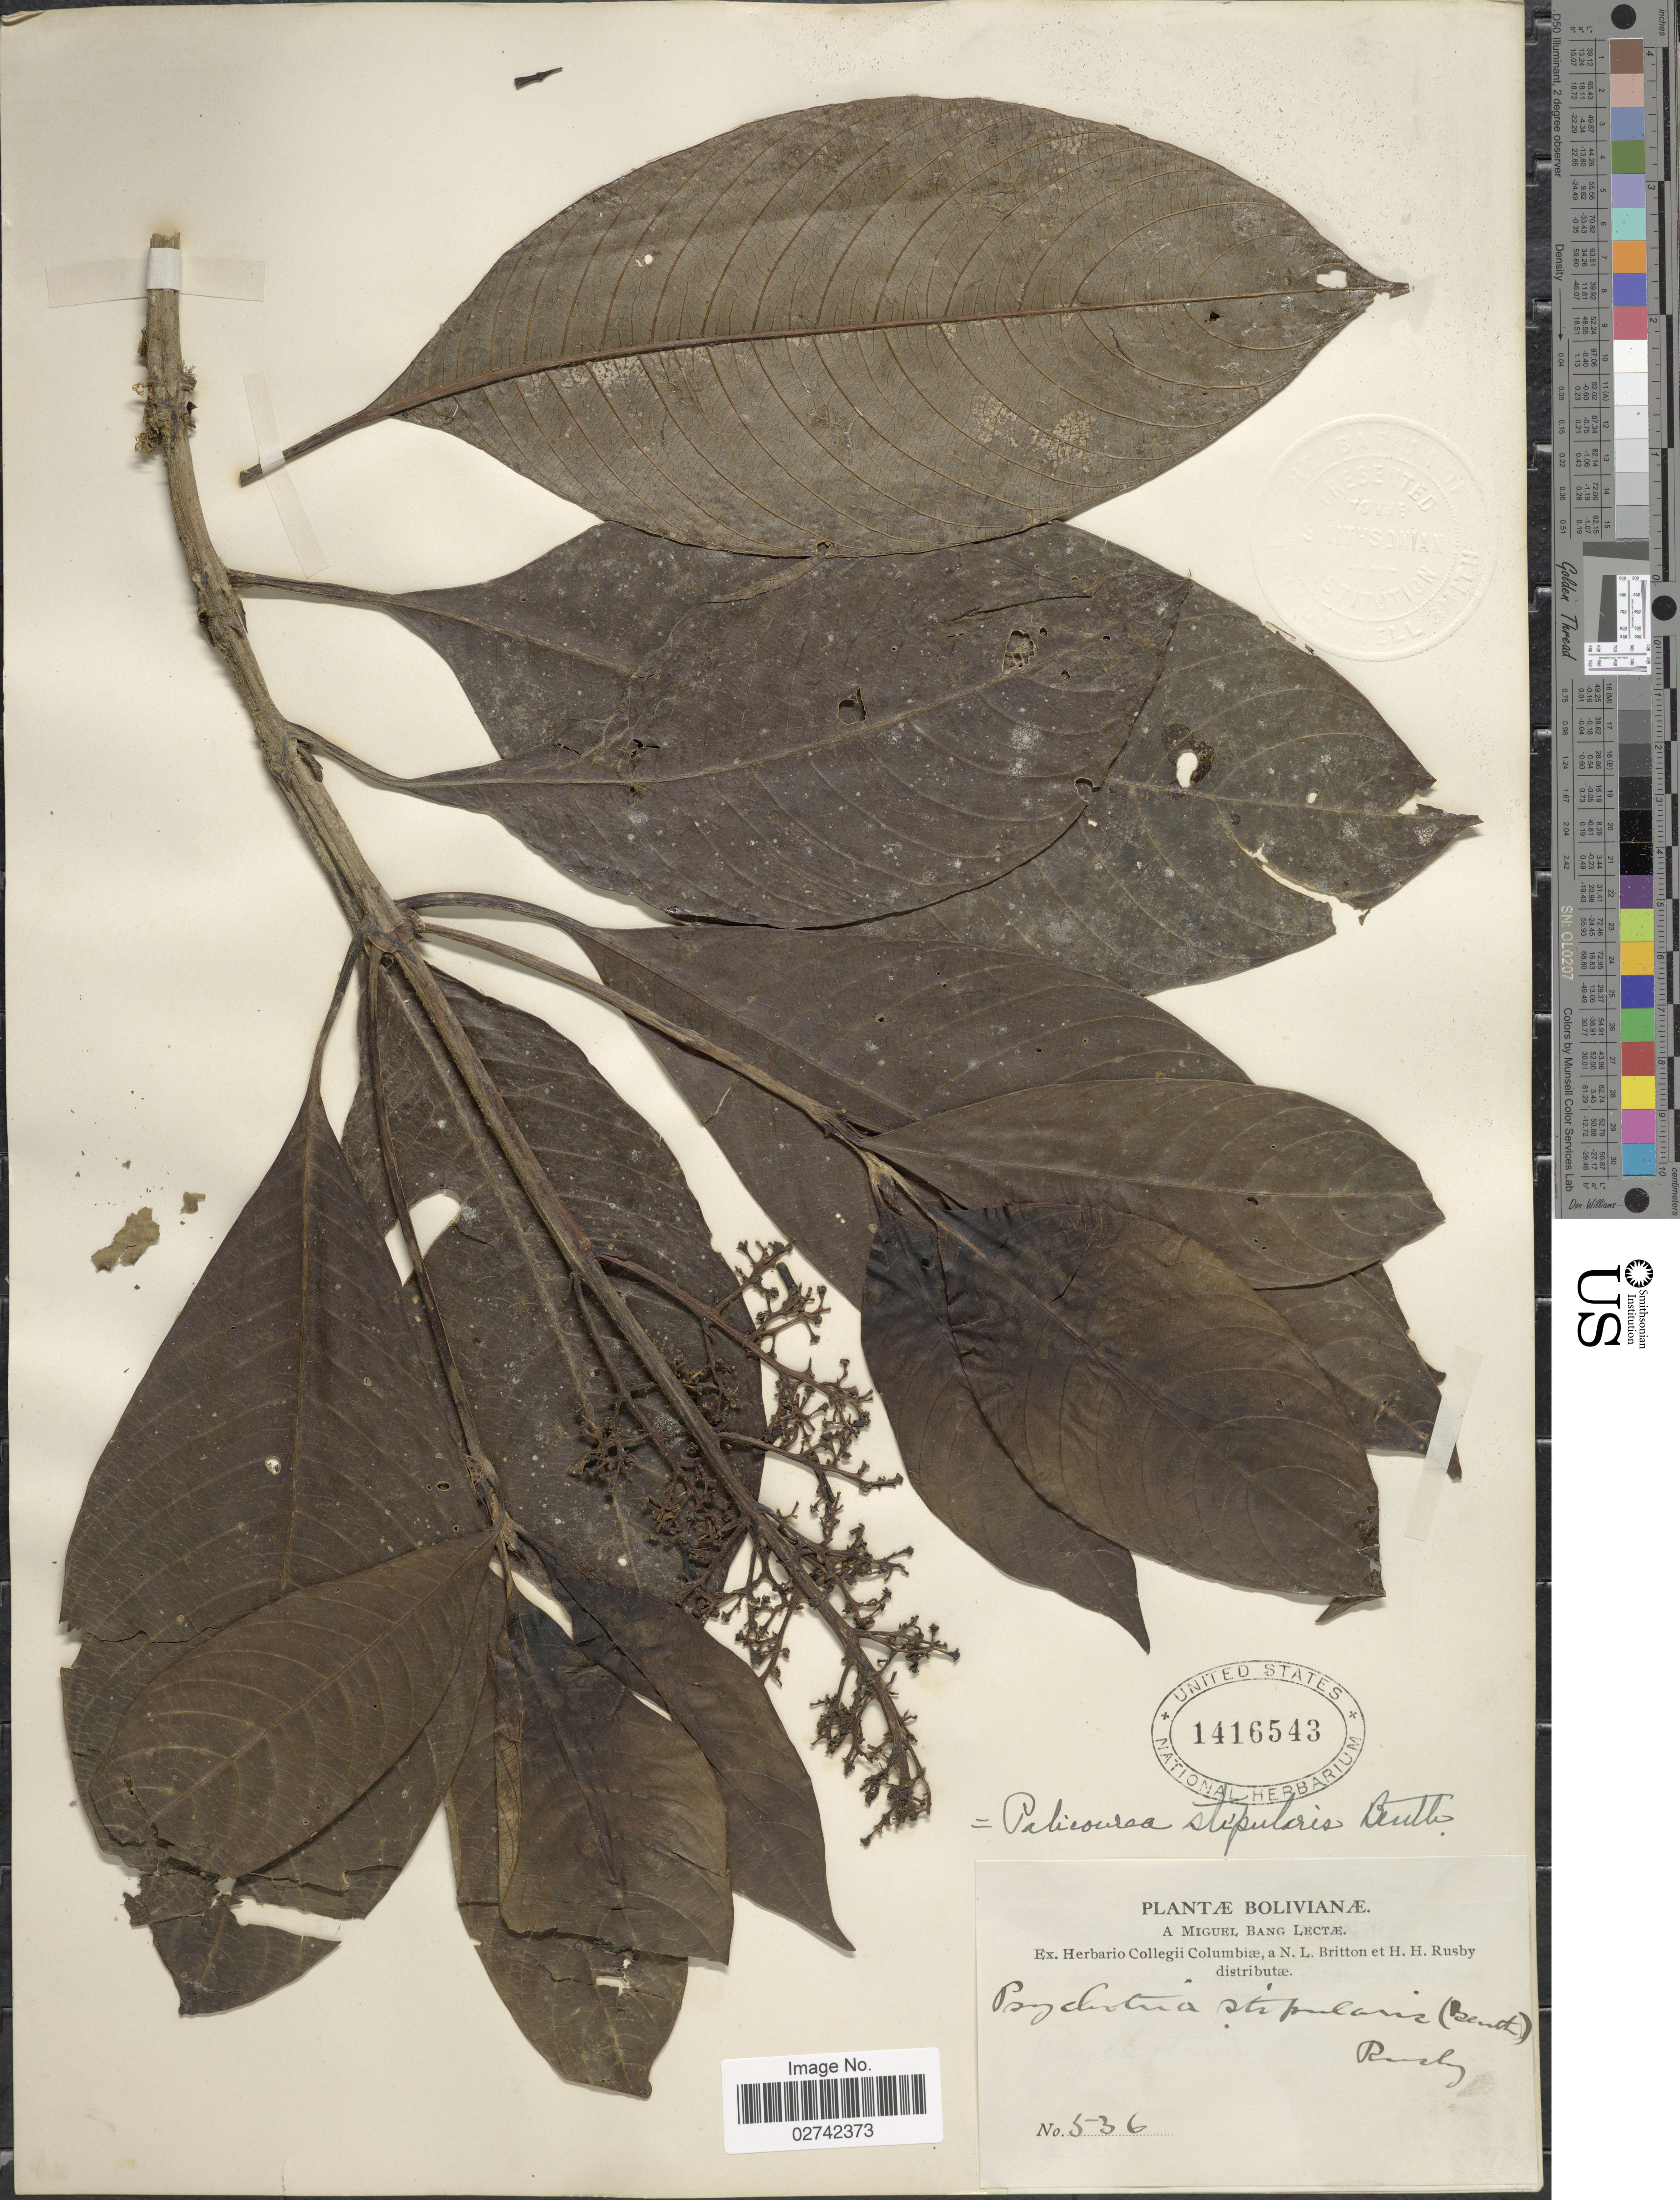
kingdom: Plantae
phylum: Tracheophyta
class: Magnoliopsida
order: Gentianales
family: Rubiaceae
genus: Palicourea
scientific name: Palicourea stipularis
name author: Benth.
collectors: M. Bang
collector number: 536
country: Bolivia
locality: Bolivianae.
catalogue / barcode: US 1416543